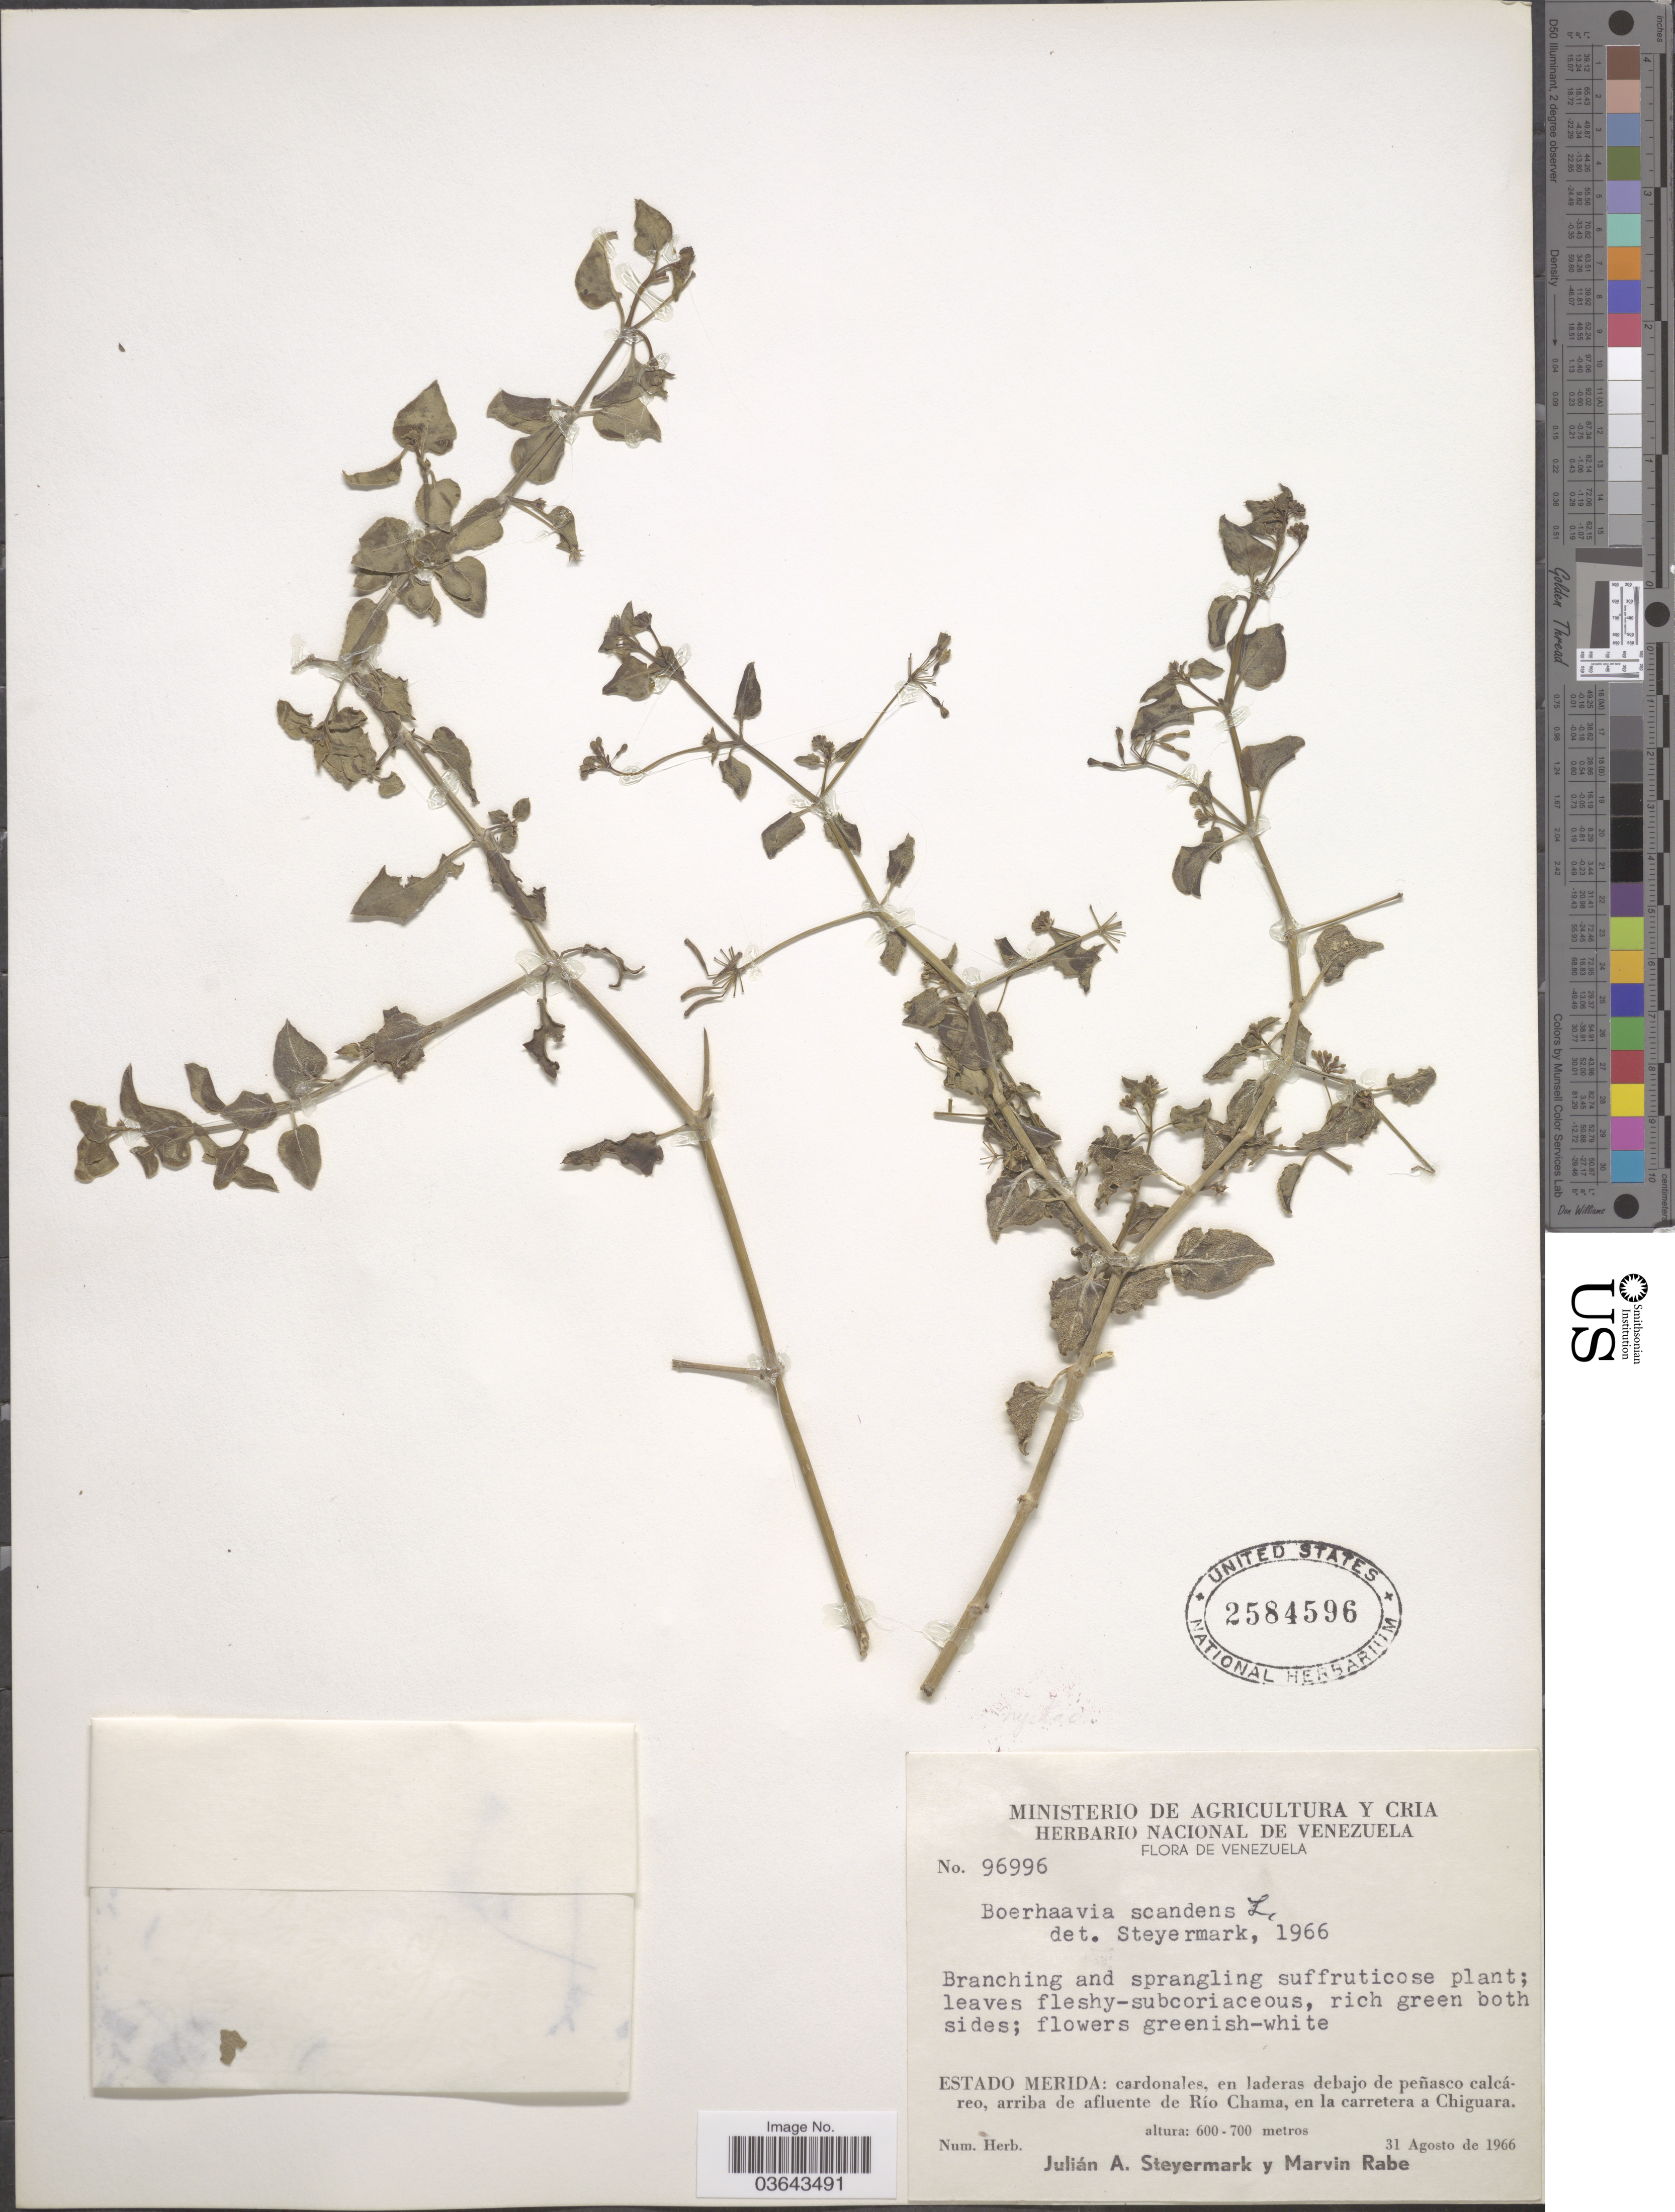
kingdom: Plantae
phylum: Tracheophyta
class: Magnoliopsida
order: Caryophyllales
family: Nyctaginaceae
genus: Boerhavia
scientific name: Boerhavia scandens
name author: L.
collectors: J. Steyermark & M. Rabe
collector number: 96996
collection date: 1966-08-31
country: Venezuela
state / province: Mérida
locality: Cardonales, en laderas debajo de peñasco calcáreo, arriba de afluente de Río Chama, en la carretera a Chiguara.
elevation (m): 600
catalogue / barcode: US 2584596